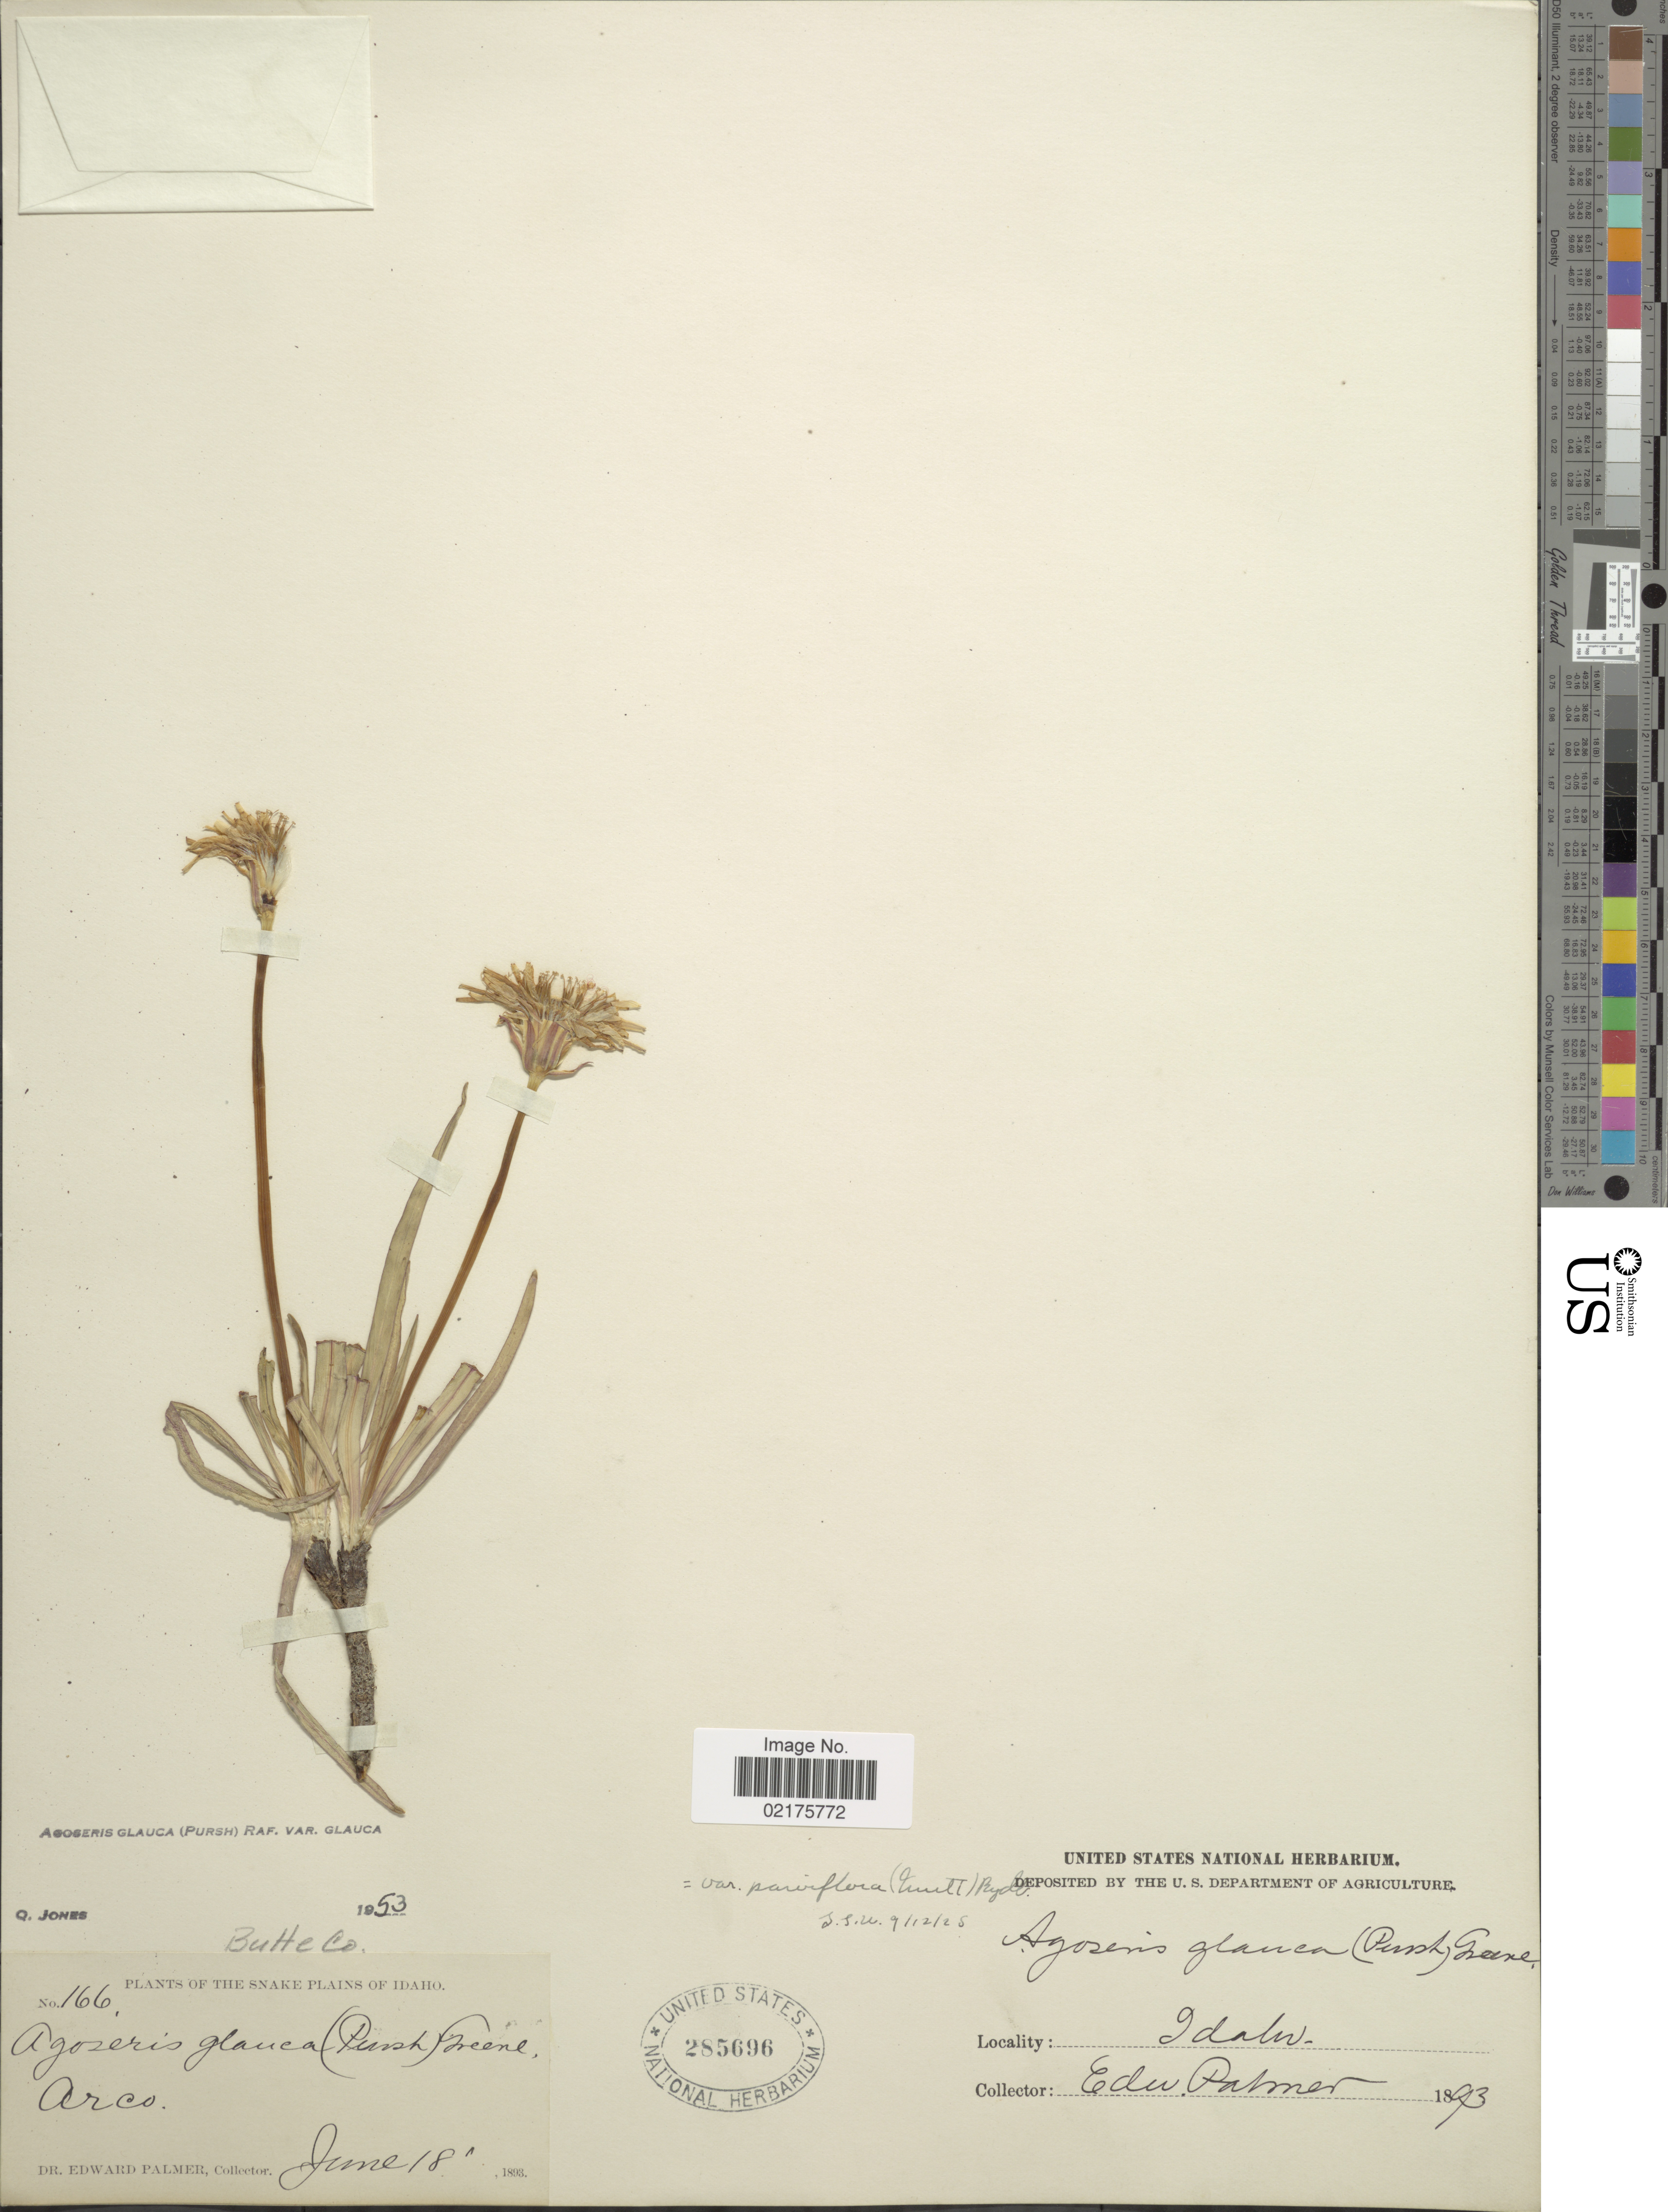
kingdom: Plantae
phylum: Tracheophyta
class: Magnoliopsida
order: Asterales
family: Asteraceae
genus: Agoseris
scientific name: Agoseris glauca var. glauca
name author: (Pursh) Raf.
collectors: E. Palmer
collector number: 166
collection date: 1898-07-18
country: United States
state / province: Idaho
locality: The Snake Plains, Arco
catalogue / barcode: US 285696